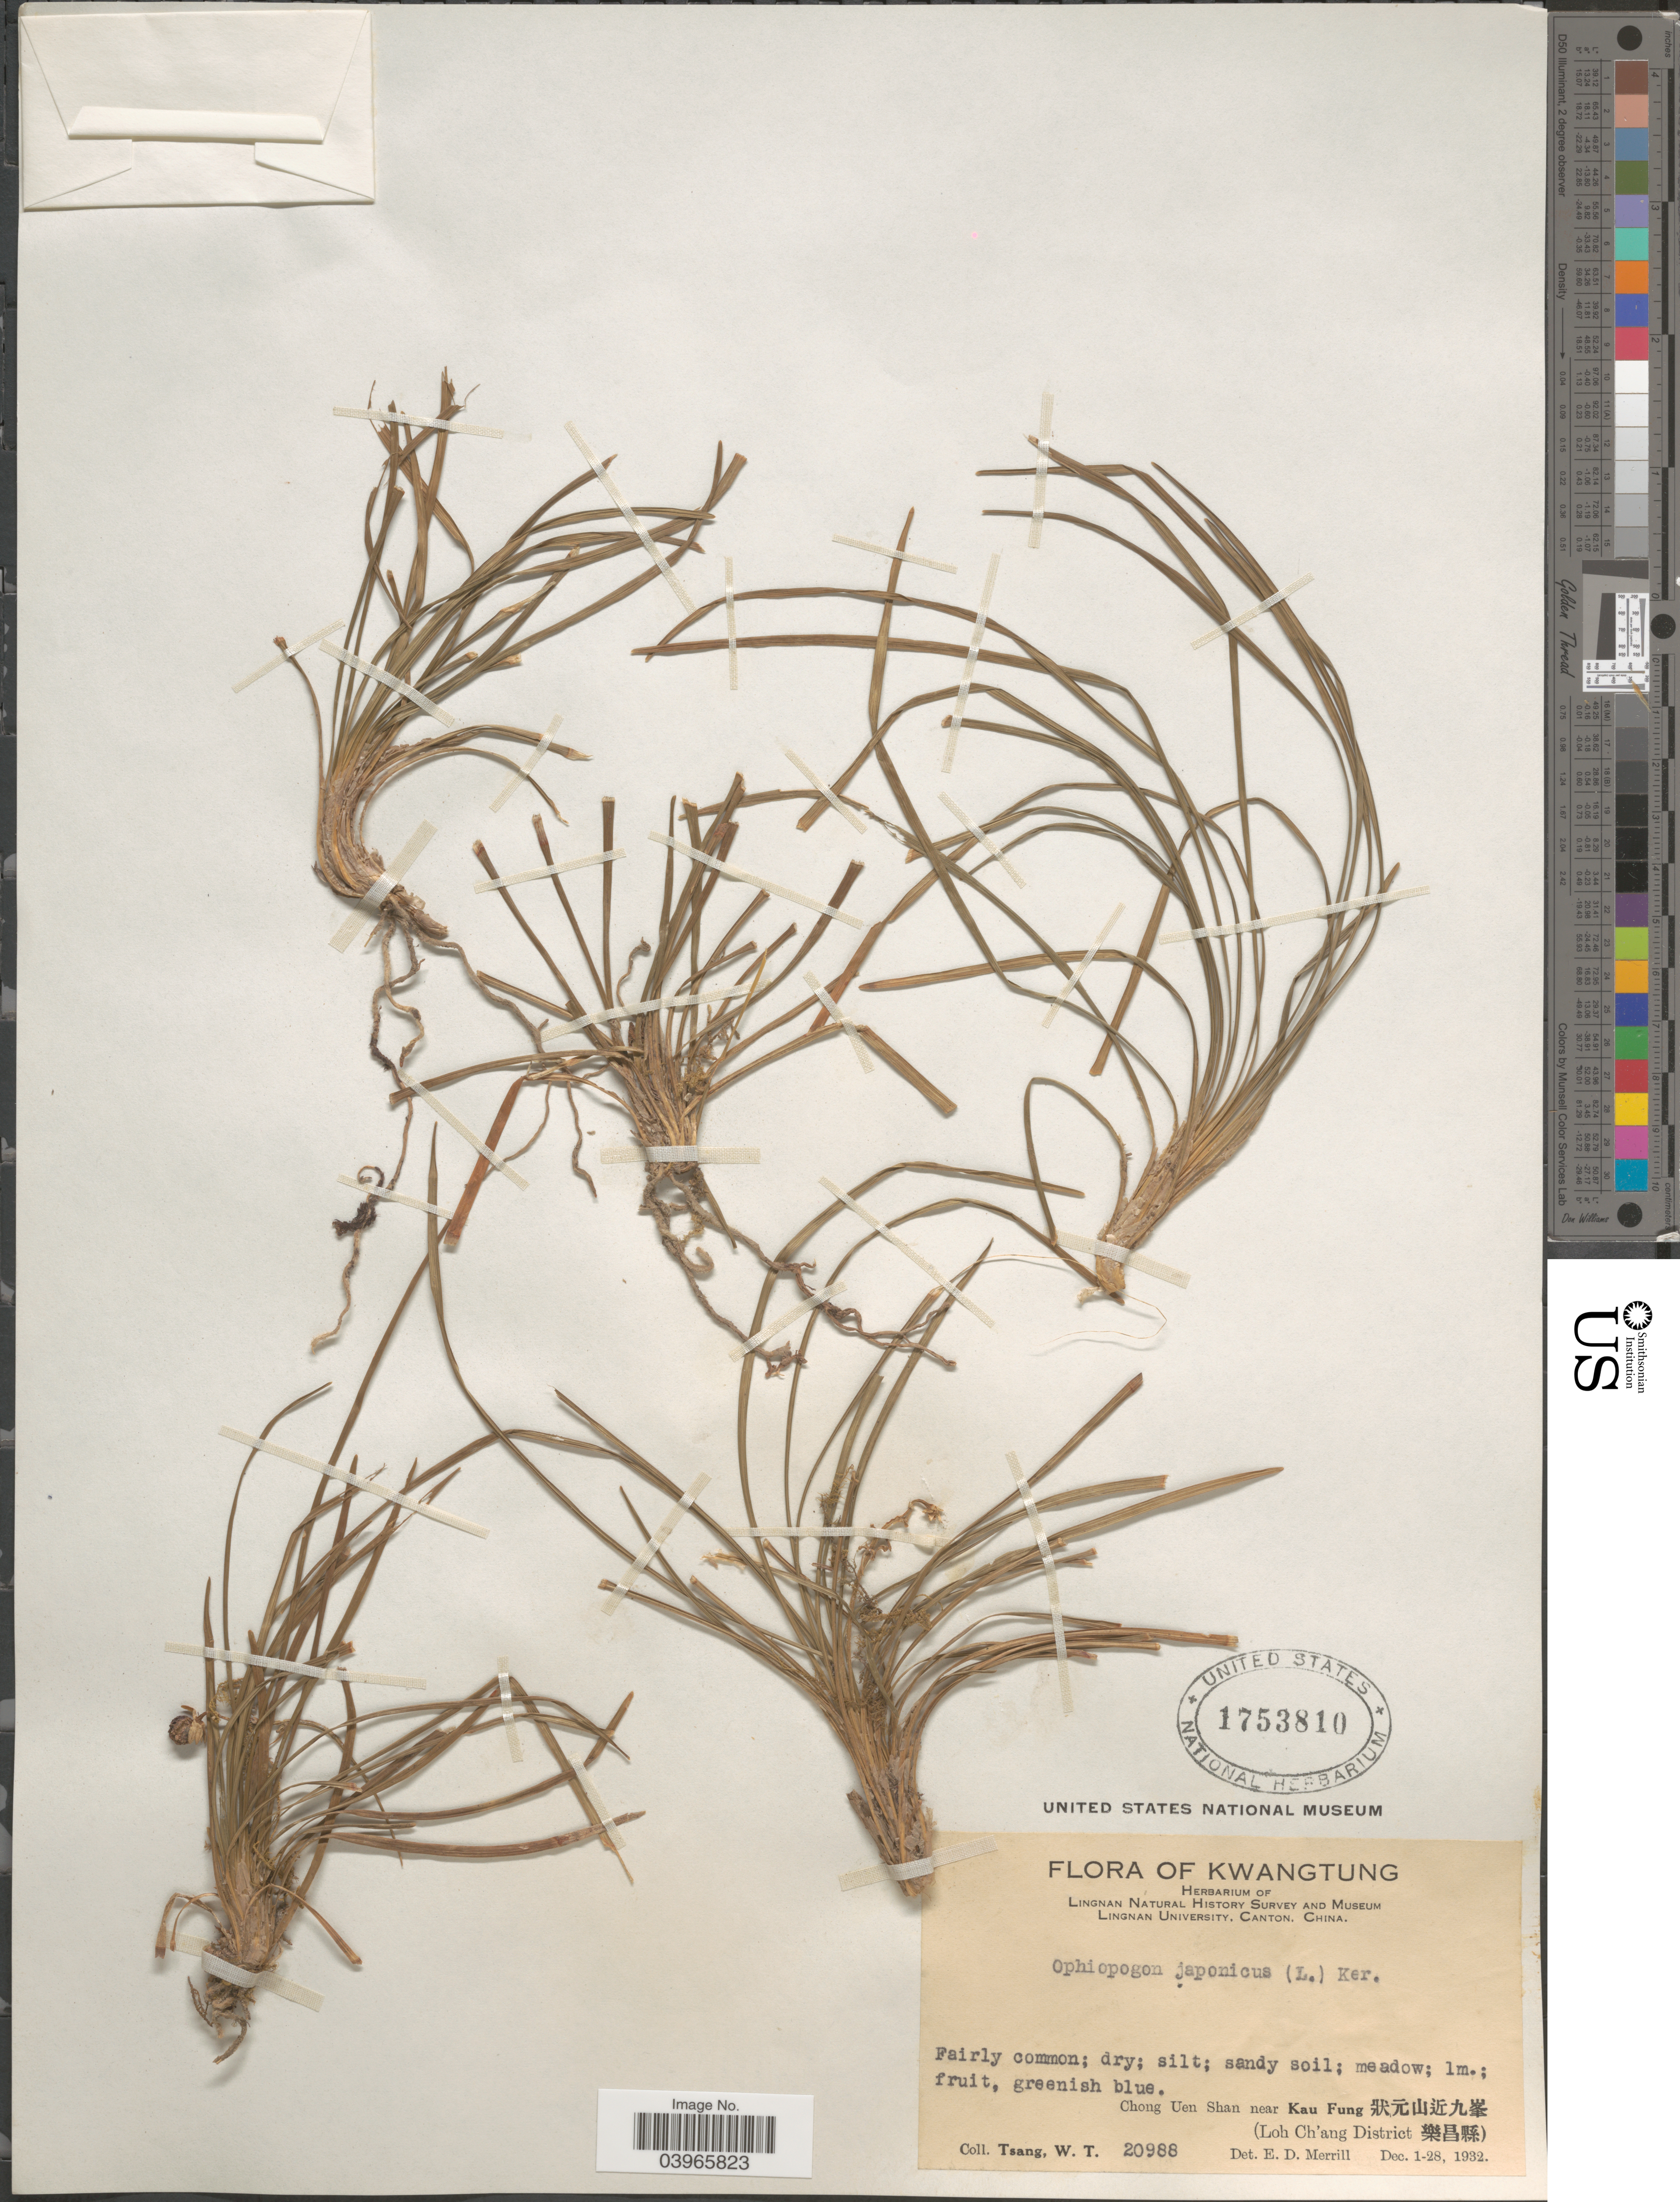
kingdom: Plantae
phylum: Tracheophyta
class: Liliopsida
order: Asparagales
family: Asparagaceae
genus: Ophiopogon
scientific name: Ophiopogon japonicus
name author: (L. f.) Ker Gawl.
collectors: W. T. Tsang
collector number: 20988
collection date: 1932-12-01/1932-12-28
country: China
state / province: Guangdong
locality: Kwangtung. Chong Uen Shan near Kau Fung X. (Loh Ch'ang District X).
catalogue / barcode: US 1753810